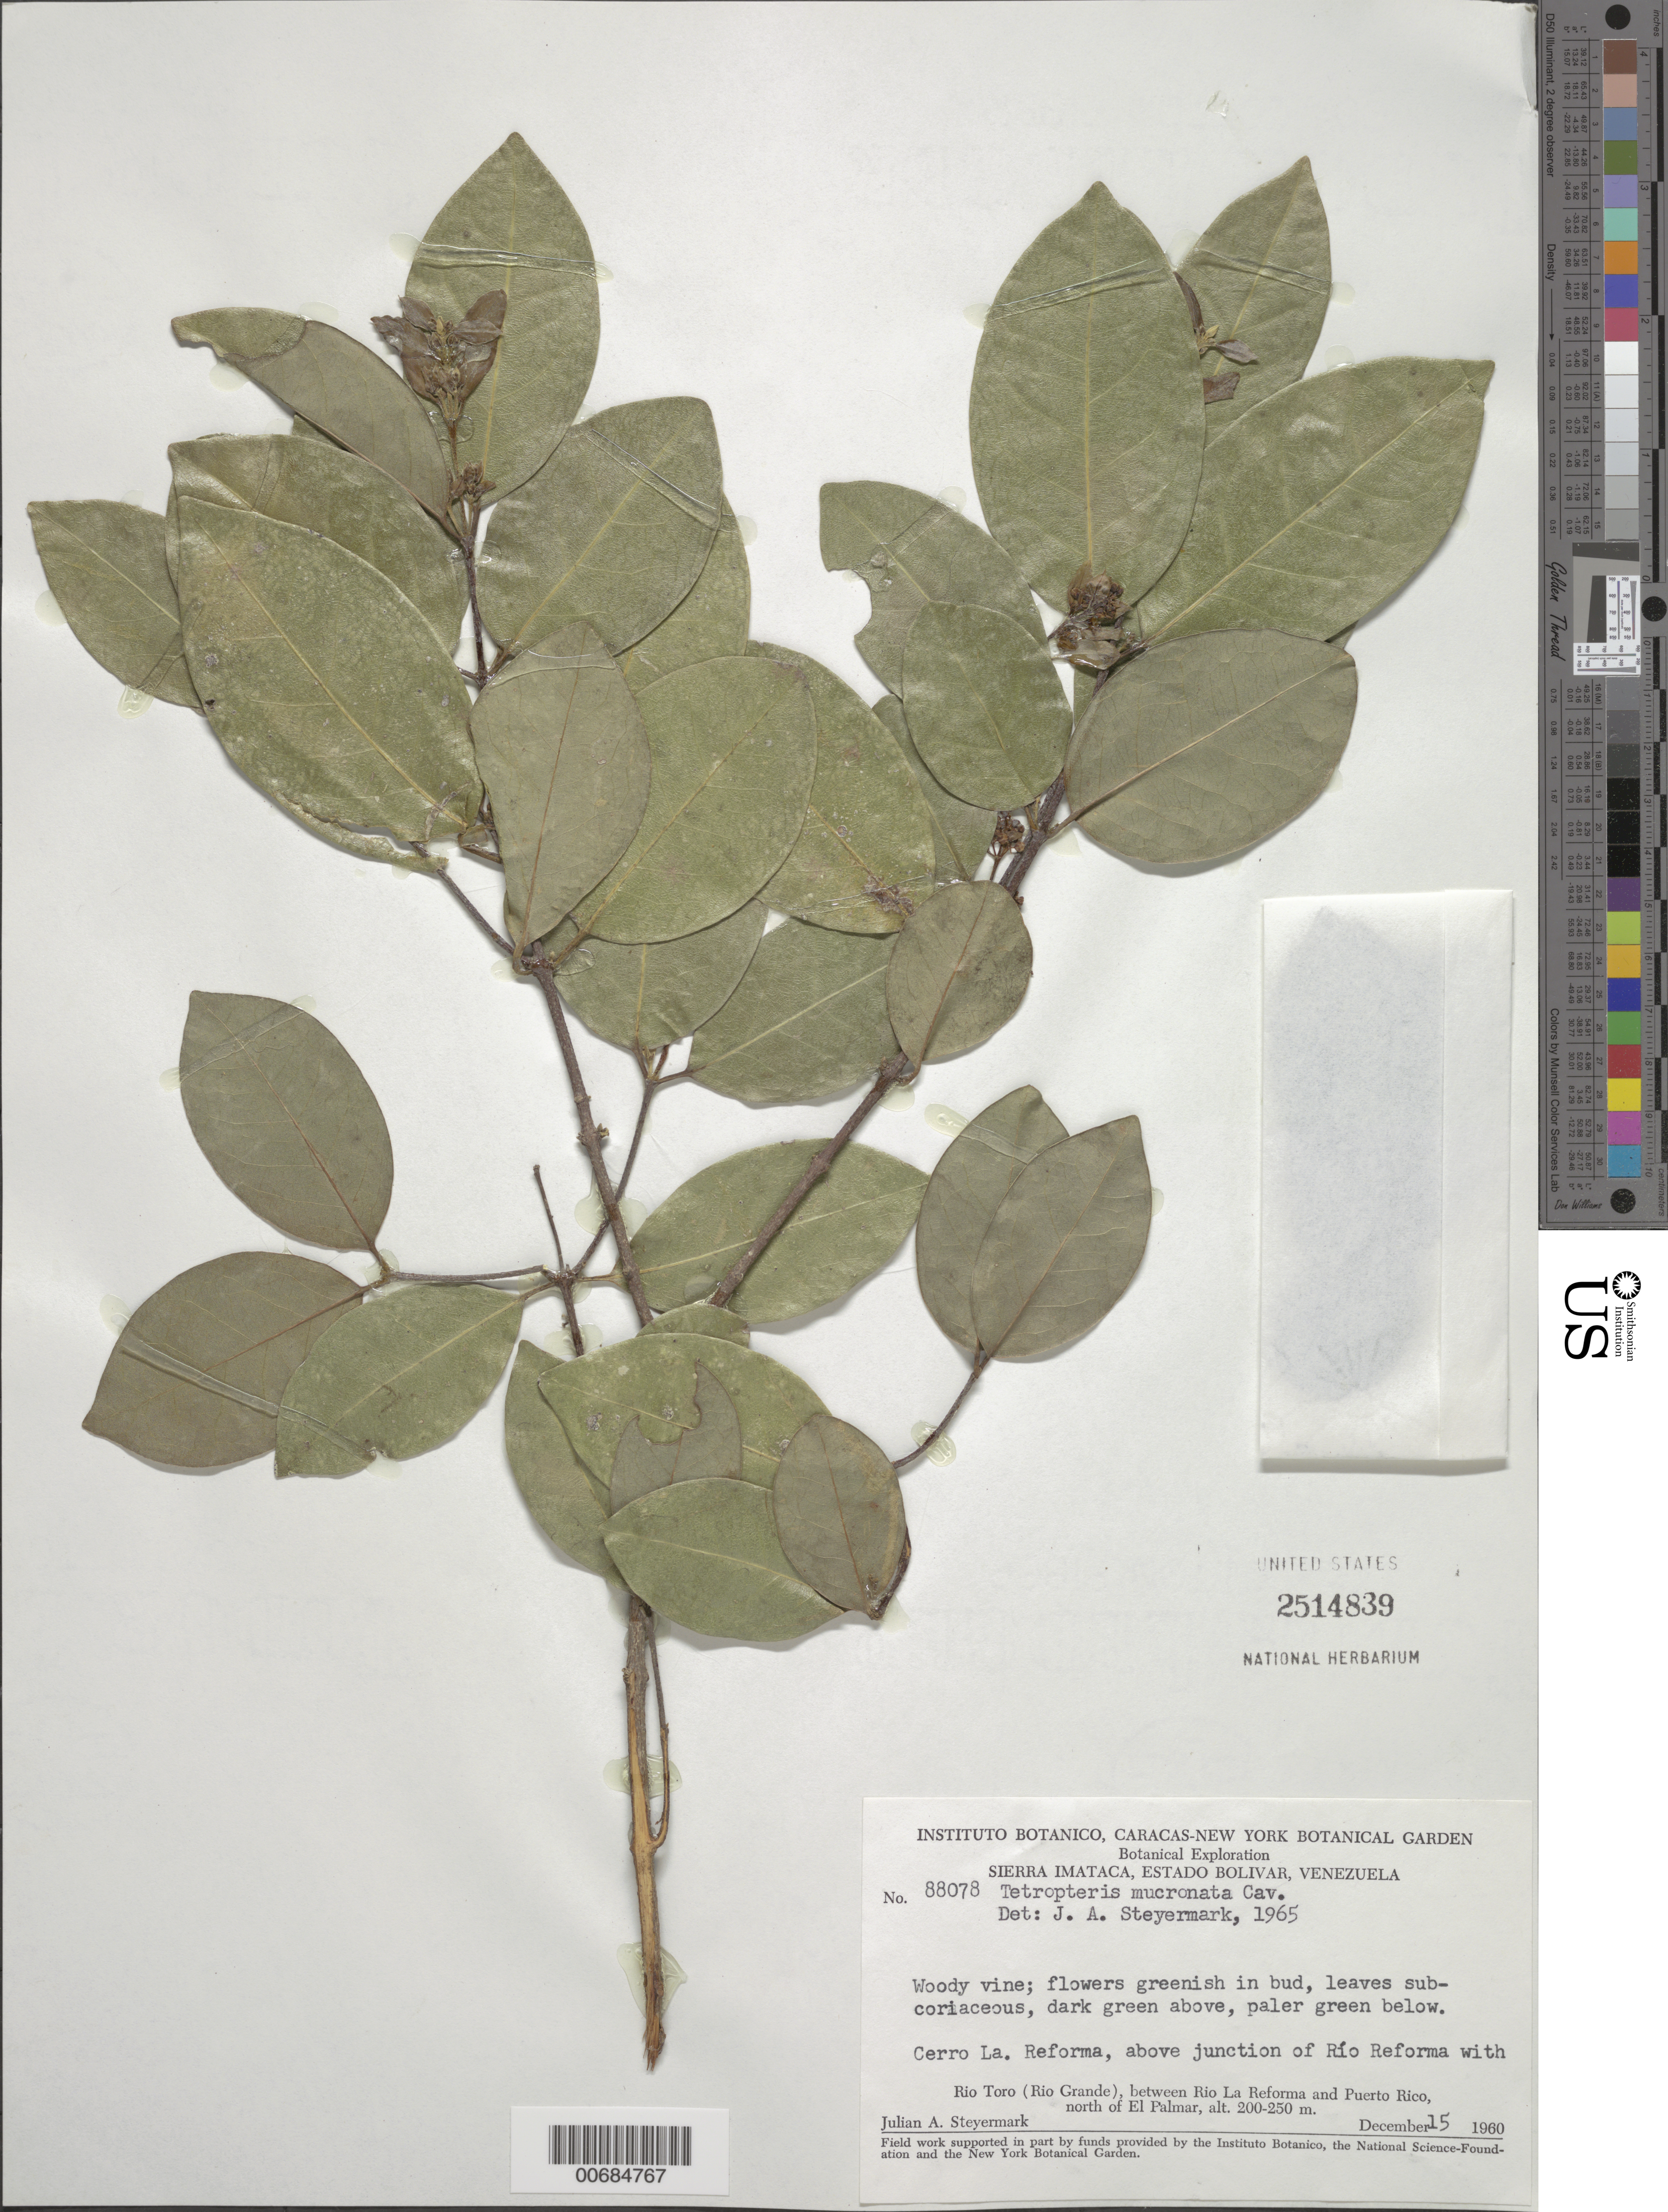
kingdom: Plantae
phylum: Tracheophyta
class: Magnoliopsida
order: Malpighiales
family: Malpighiaceae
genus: Tetrapterys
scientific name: Tetrapterys mucronata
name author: Cav.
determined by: Steyermark, Julian A., (VEN)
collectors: J. Steyermark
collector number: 88078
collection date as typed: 15-Dec-60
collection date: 1960-12-15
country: Venezuela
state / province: Bolívar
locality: Sierra Imataca; Cerro La Reforma, above junction with Río Reforma with Río Toro (Río Grande), between Río La Reforma and Puerto Rico, N of El Palmar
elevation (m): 200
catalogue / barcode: US 2514839